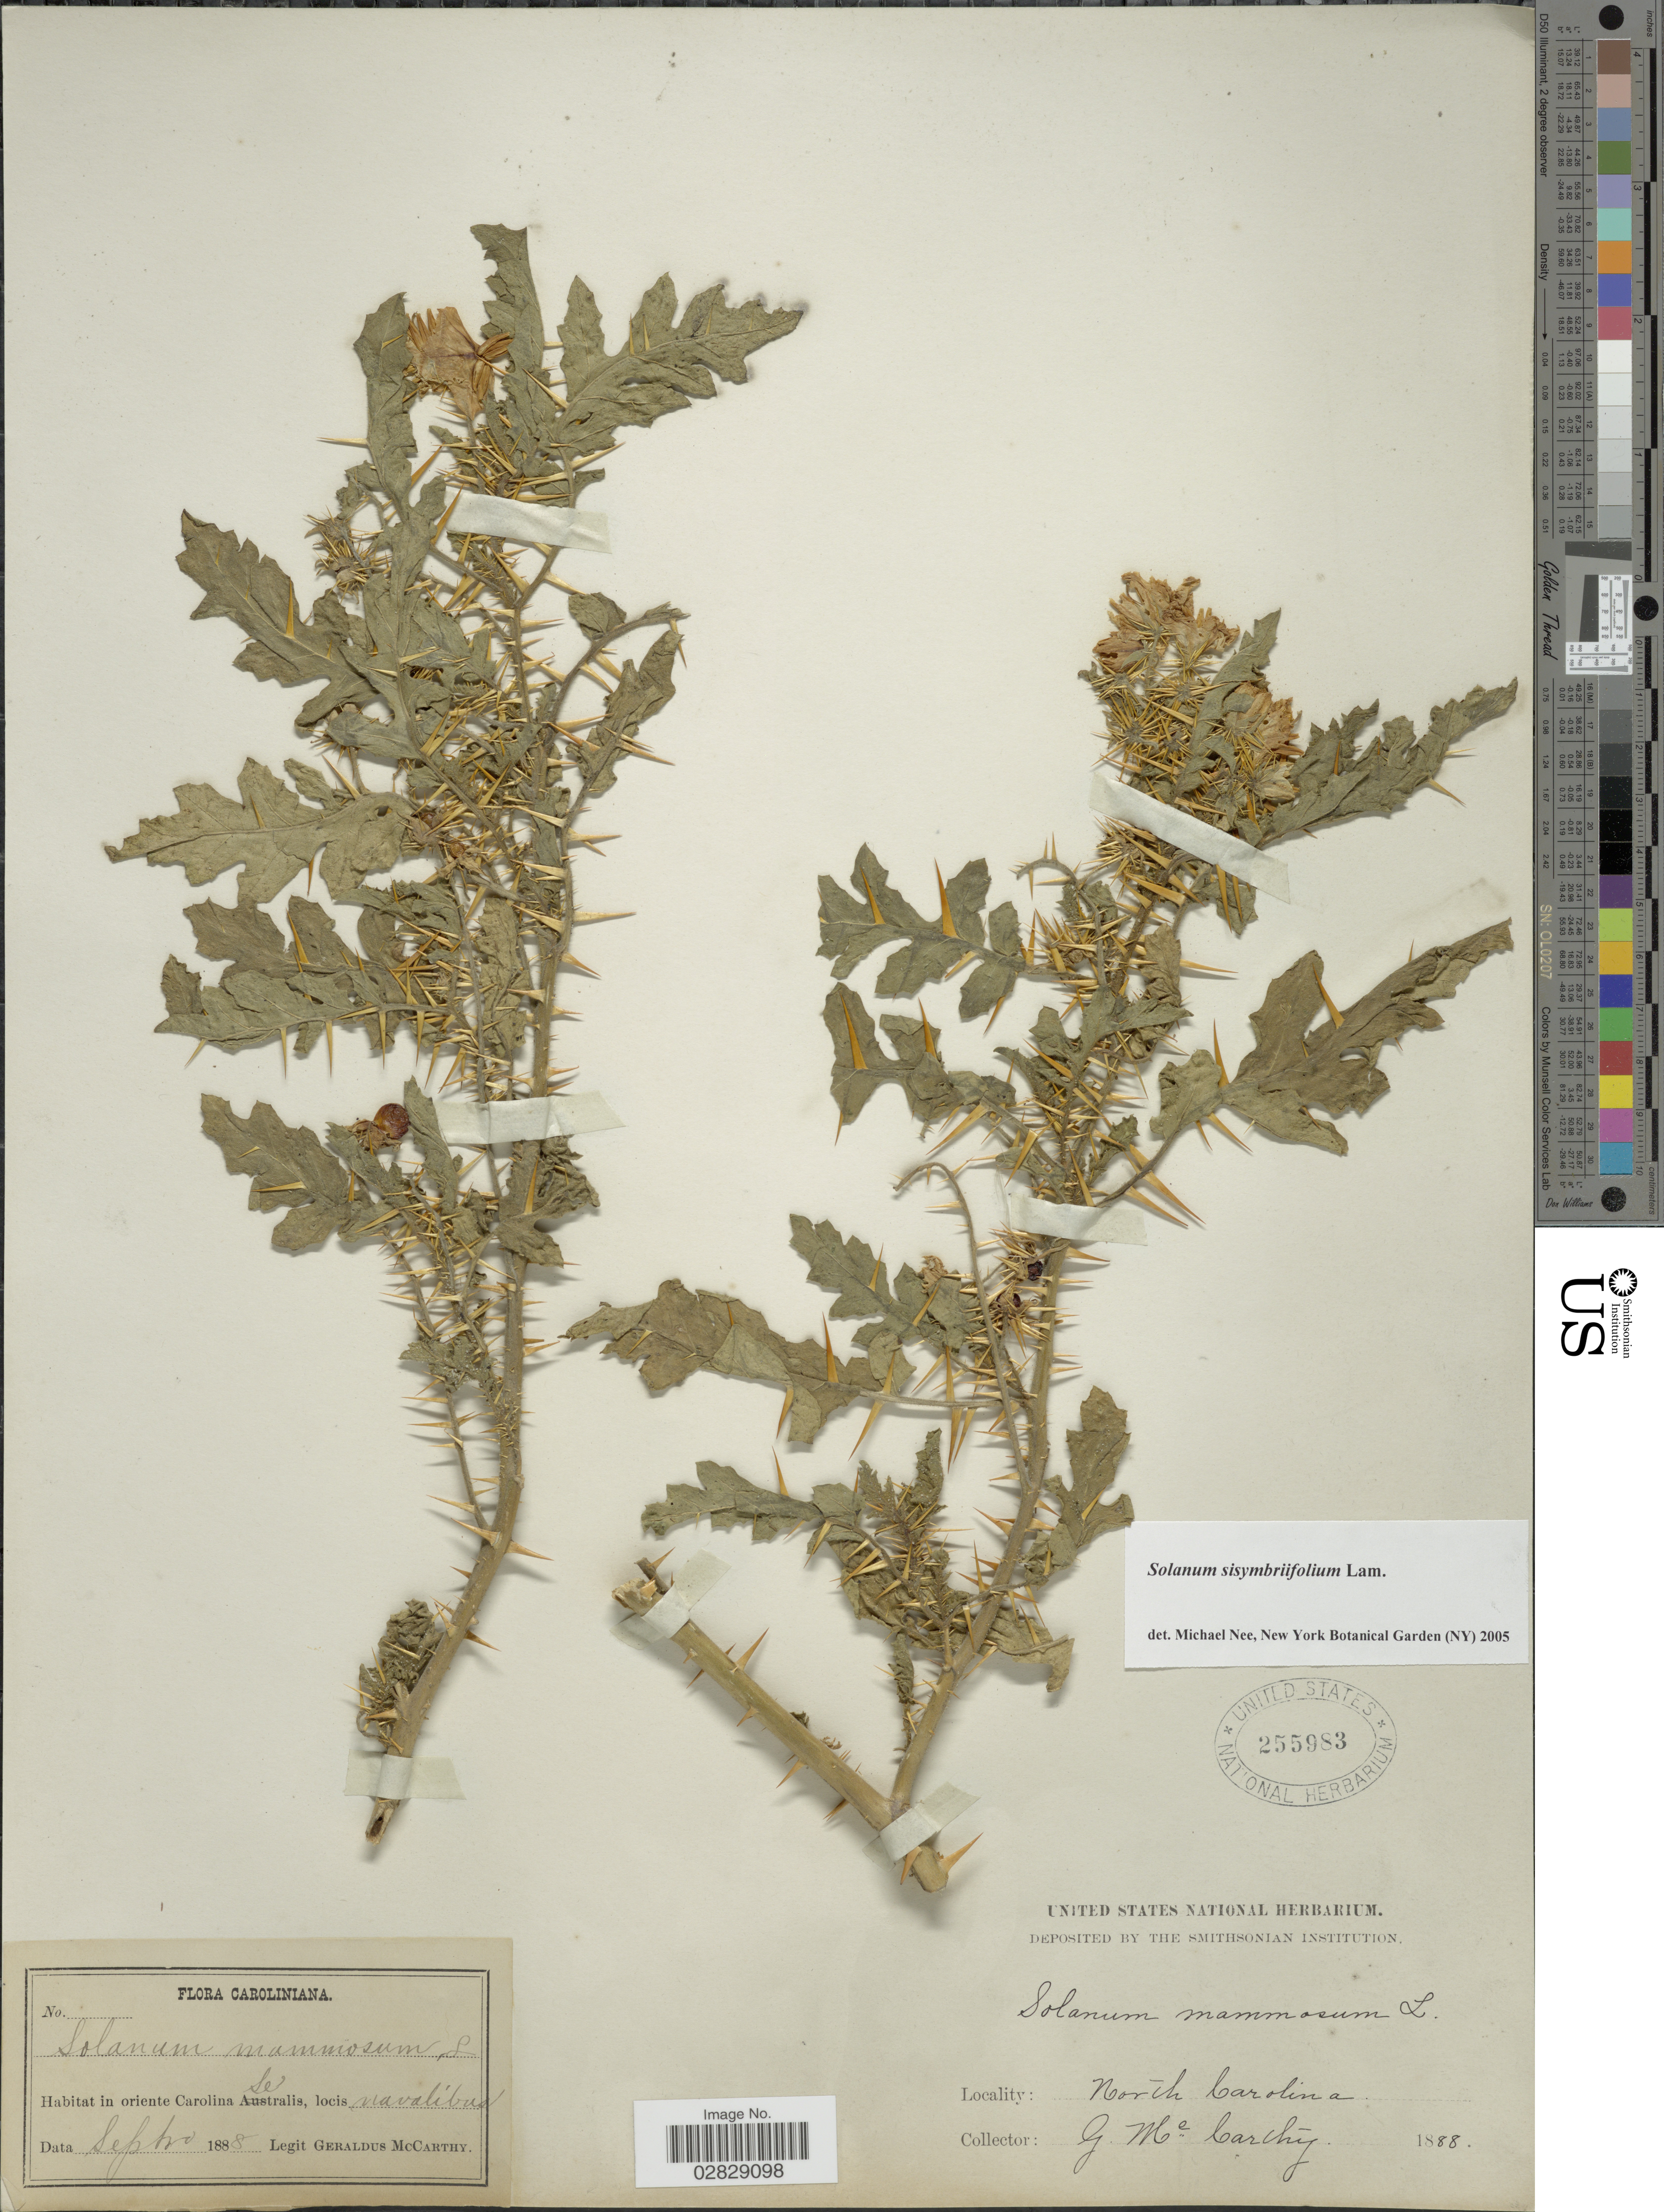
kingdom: Plantae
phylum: Tracheophyta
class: Magnoliopsida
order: Solanales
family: Solanaceae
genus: Solanum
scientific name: Solanum sisymbrifolium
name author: Lam.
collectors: M. McCarthy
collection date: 1888-09-10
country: United States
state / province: North Carolina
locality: In oriente Carolina setralis. Caroliniana.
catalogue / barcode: US 255983